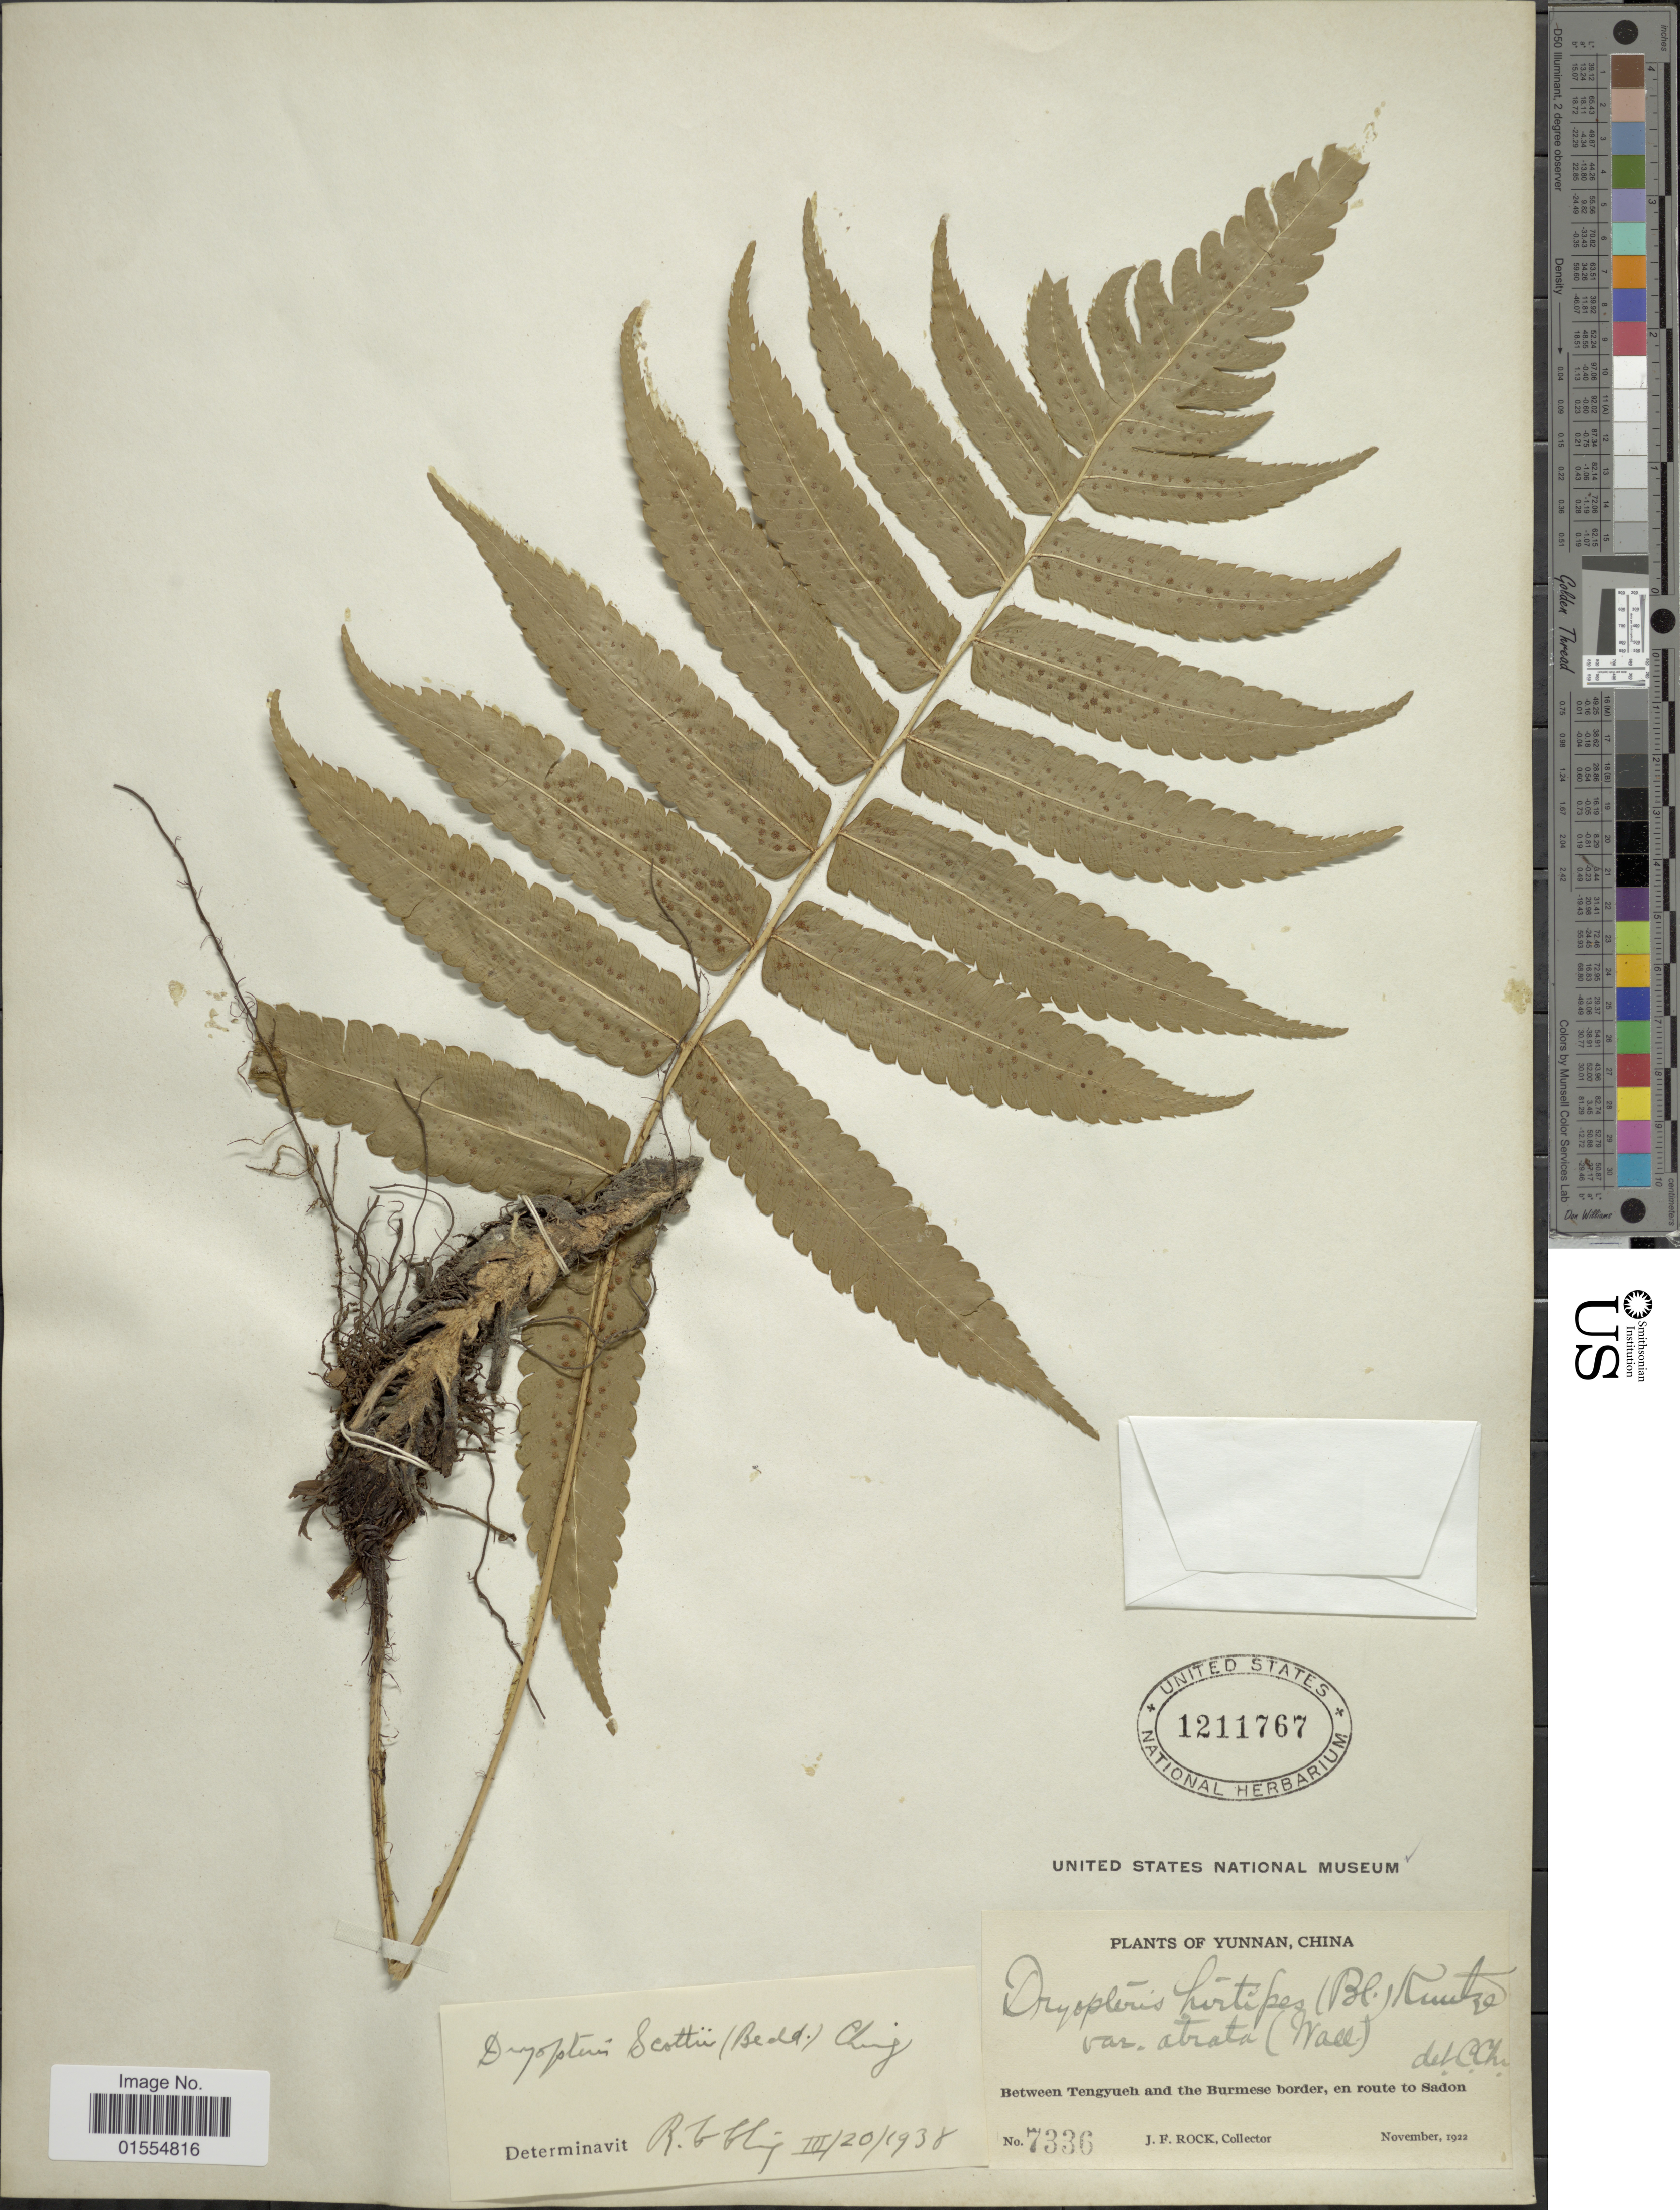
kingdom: Plantae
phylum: Tracheophyta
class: Polypodiopsida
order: Polypodiales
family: Dryopteridaceae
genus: Dryopteris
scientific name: Dryopteris scottii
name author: (Bedd.) Ching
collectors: J. Rock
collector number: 7336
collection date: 1922-11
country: China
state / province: Yunnan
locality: Yunnan, China, between Tengyueh and the Burmese border, en route Sadon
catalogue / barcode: US 1211767